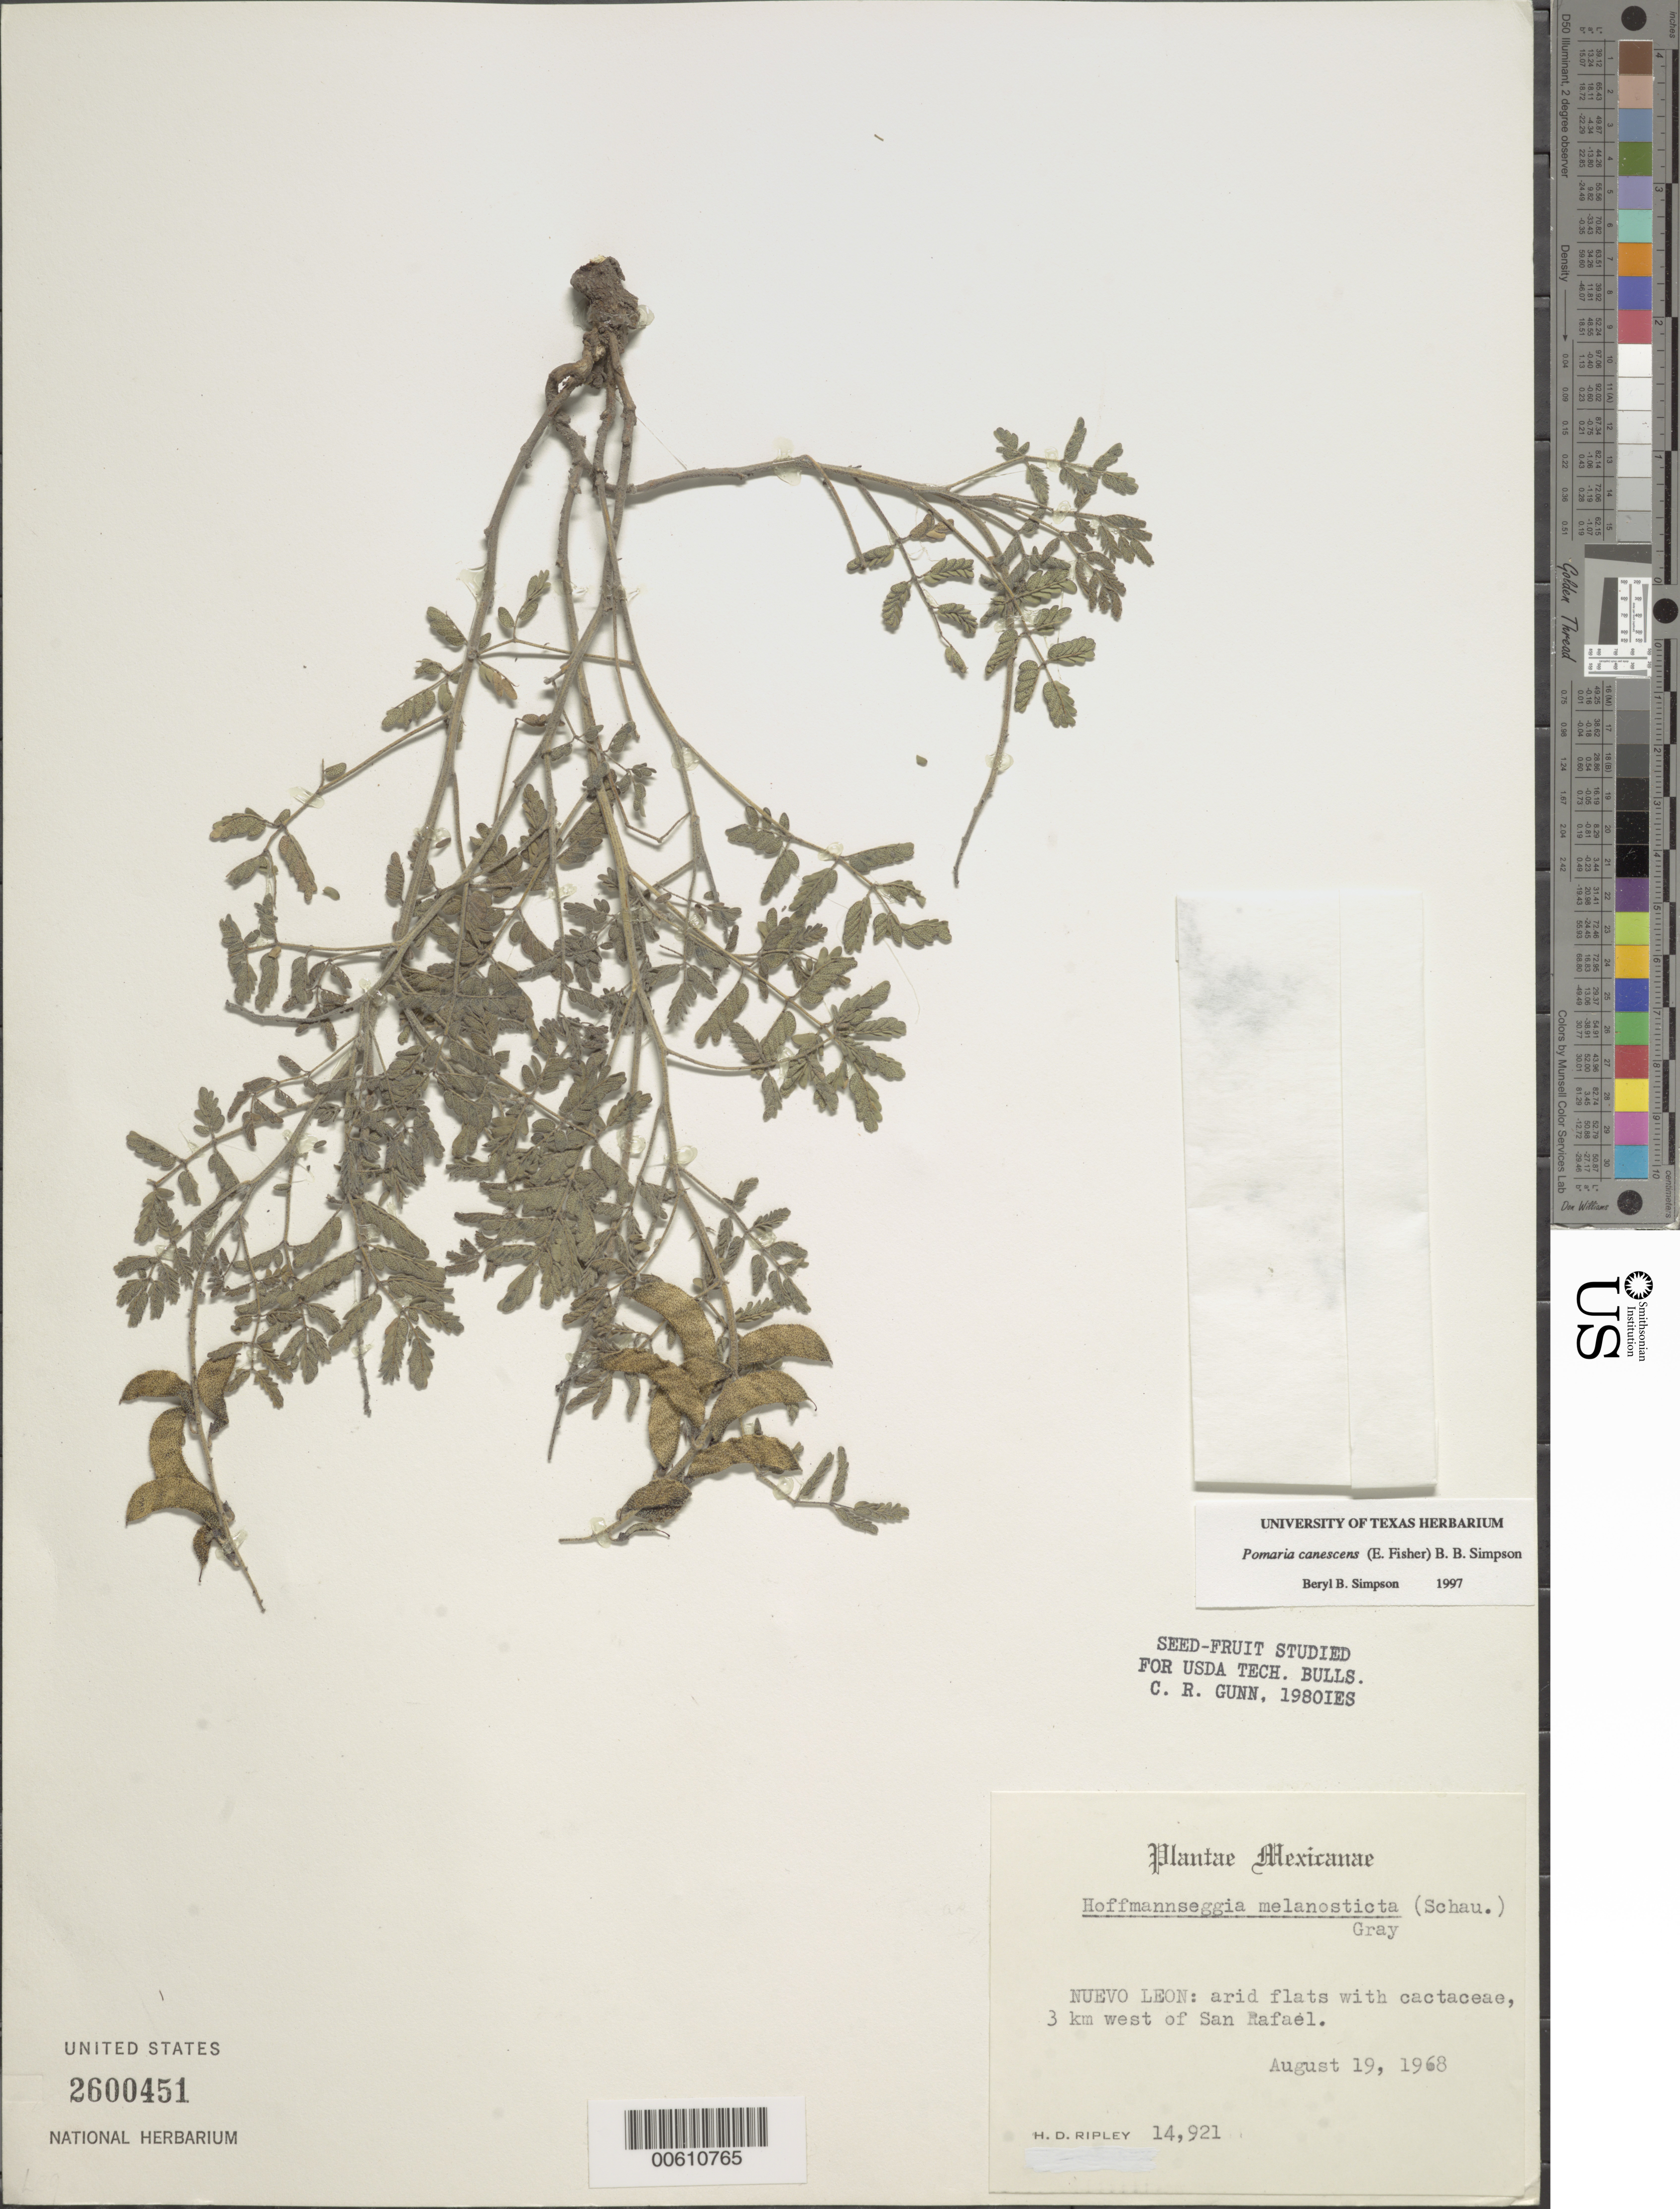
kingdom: Plantae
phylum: Tracheophyta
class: Magnoliopsida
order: Fabales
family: Fabaceae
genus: Pomaria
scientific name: Pomaria canescens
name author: (Fisher) B.B. Simpson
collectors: H. Ripley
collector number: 14921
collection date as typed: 19 Aug 1968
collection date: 1968-08-19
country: Mexico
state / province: Nuevo León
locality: W of San Rafael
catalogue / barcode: US 2600451